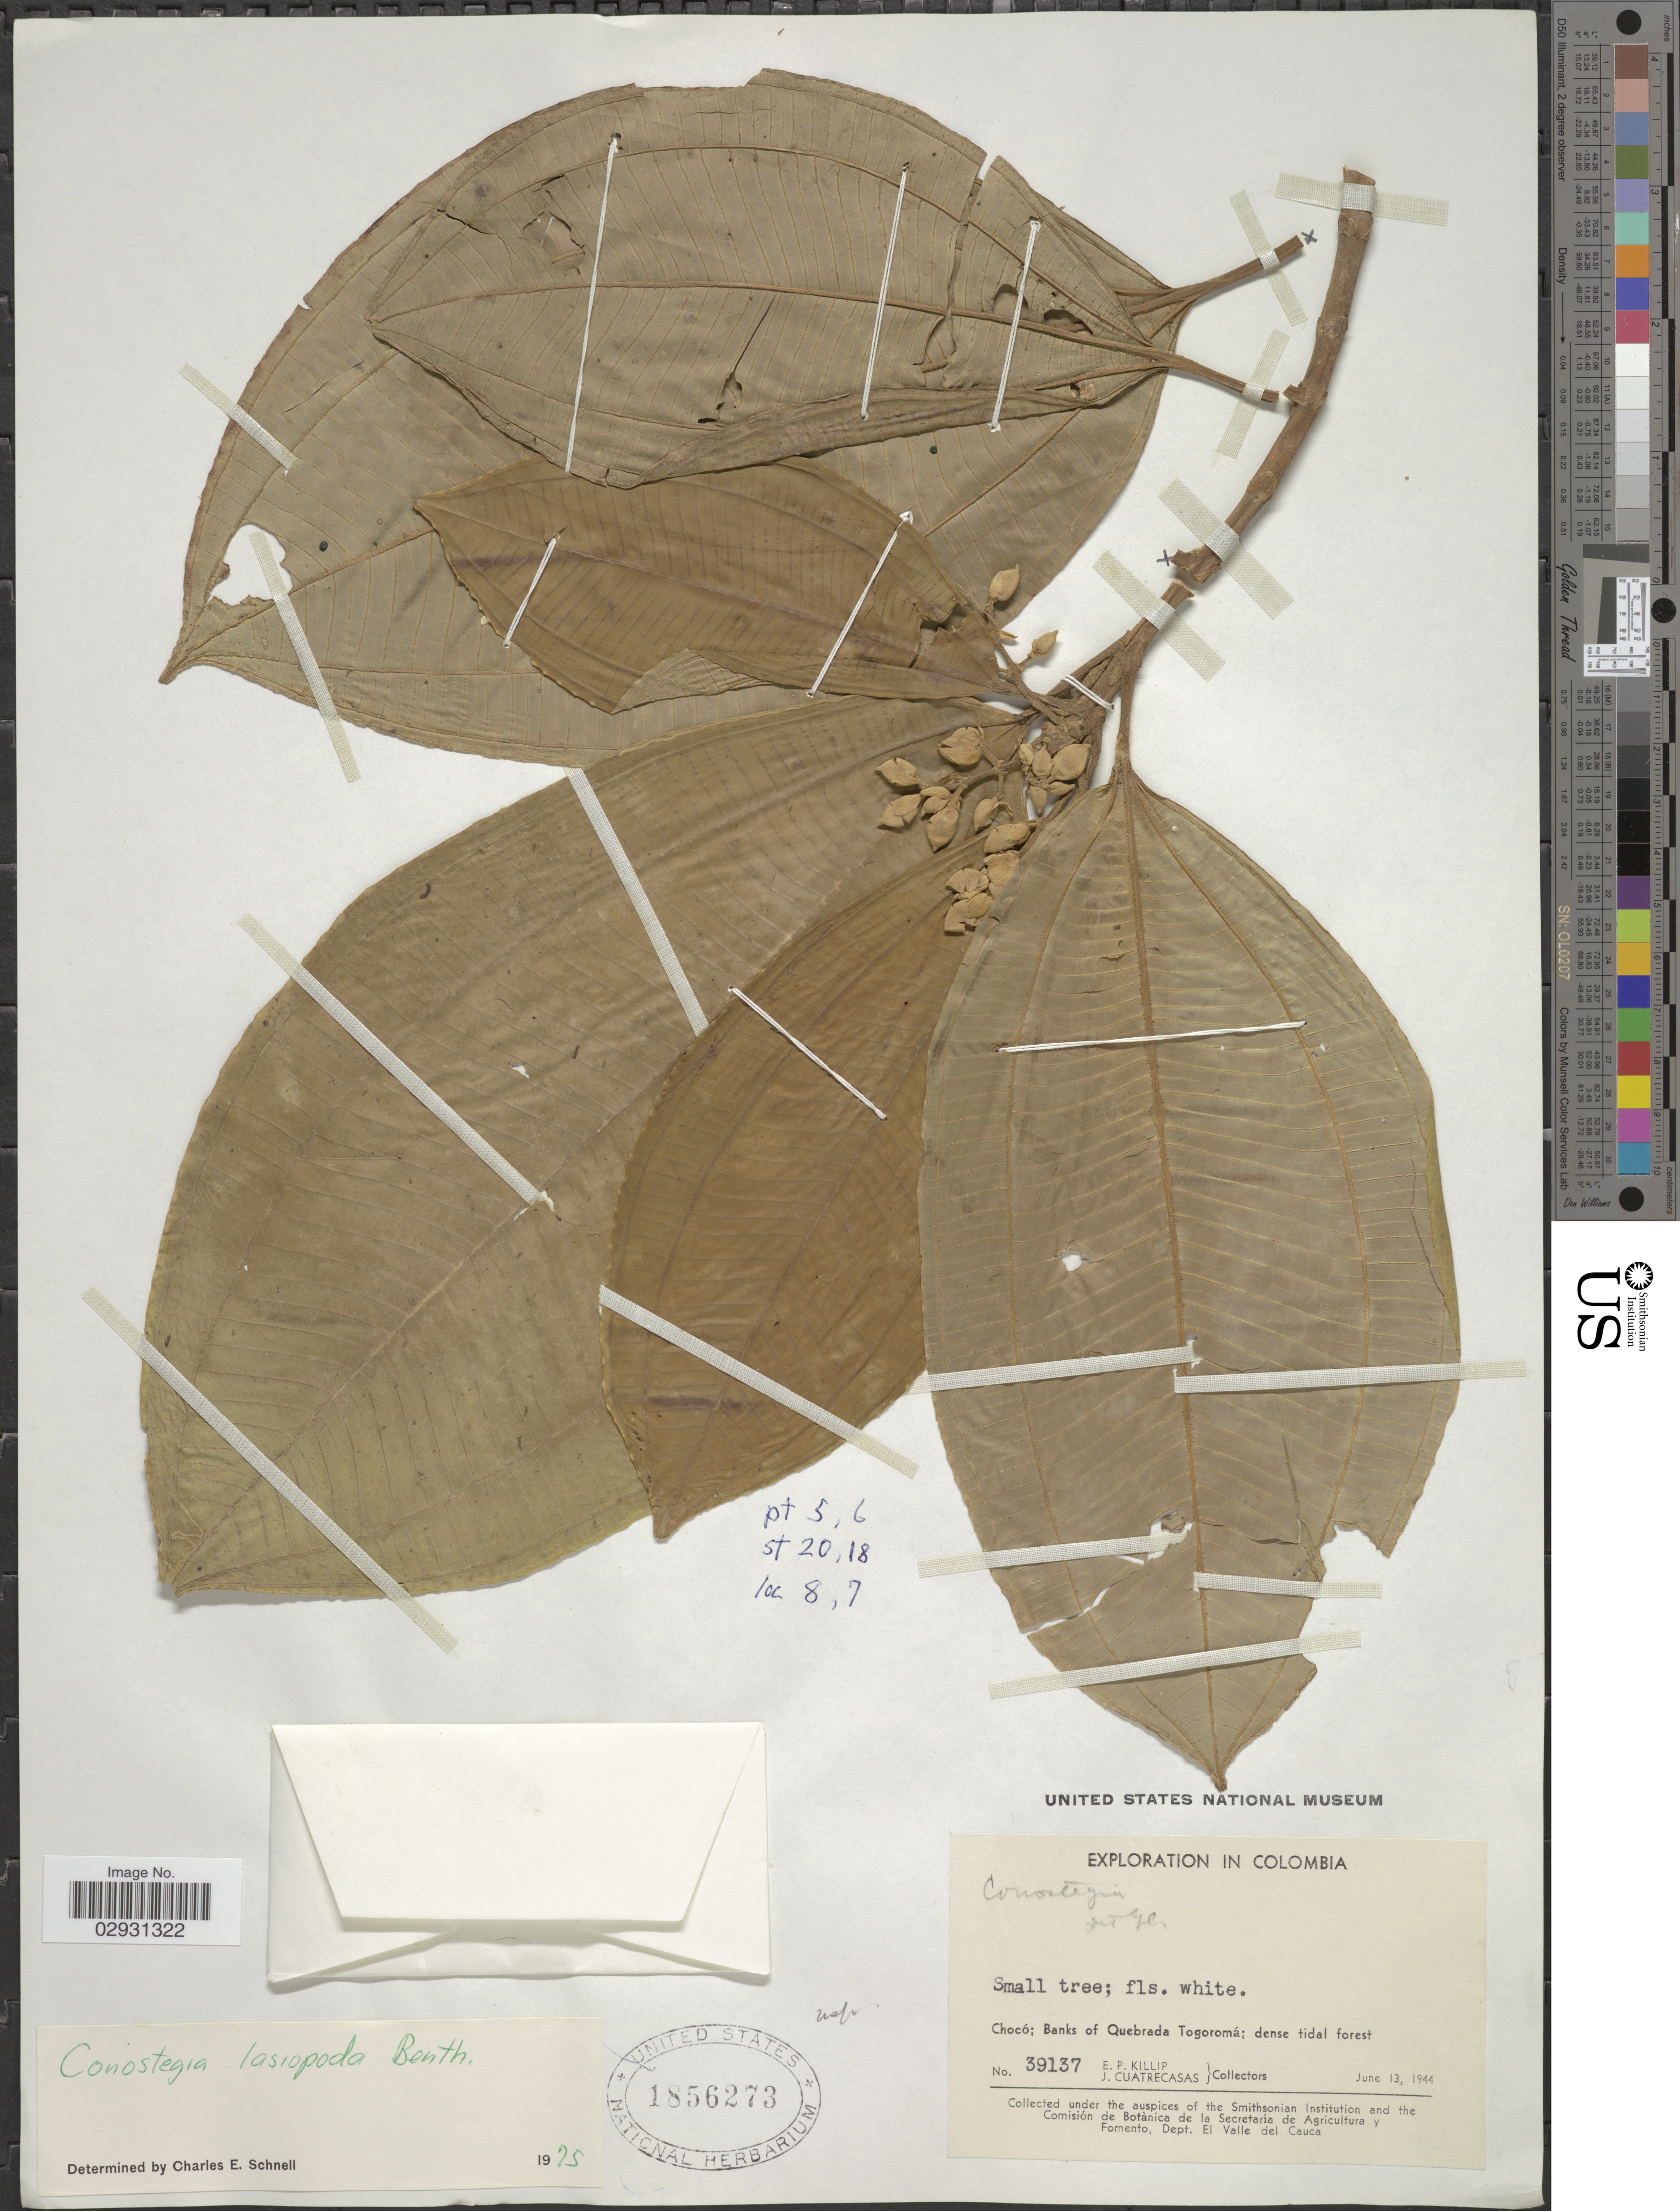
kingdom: Plantae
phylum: Tracheophyta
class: Magnoliopsida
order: Myrtales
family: Melastomataceae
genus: Conostegia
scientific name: Conostegia lasiopoda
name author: Benth.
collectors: E. P. Killip & J. Cuatrecasas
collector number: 39137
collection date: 1944-06-13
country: Colombia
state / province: Chocó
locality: Banks of Quebrada Togoromá; dense tidal forest.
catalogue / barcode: US 1856273